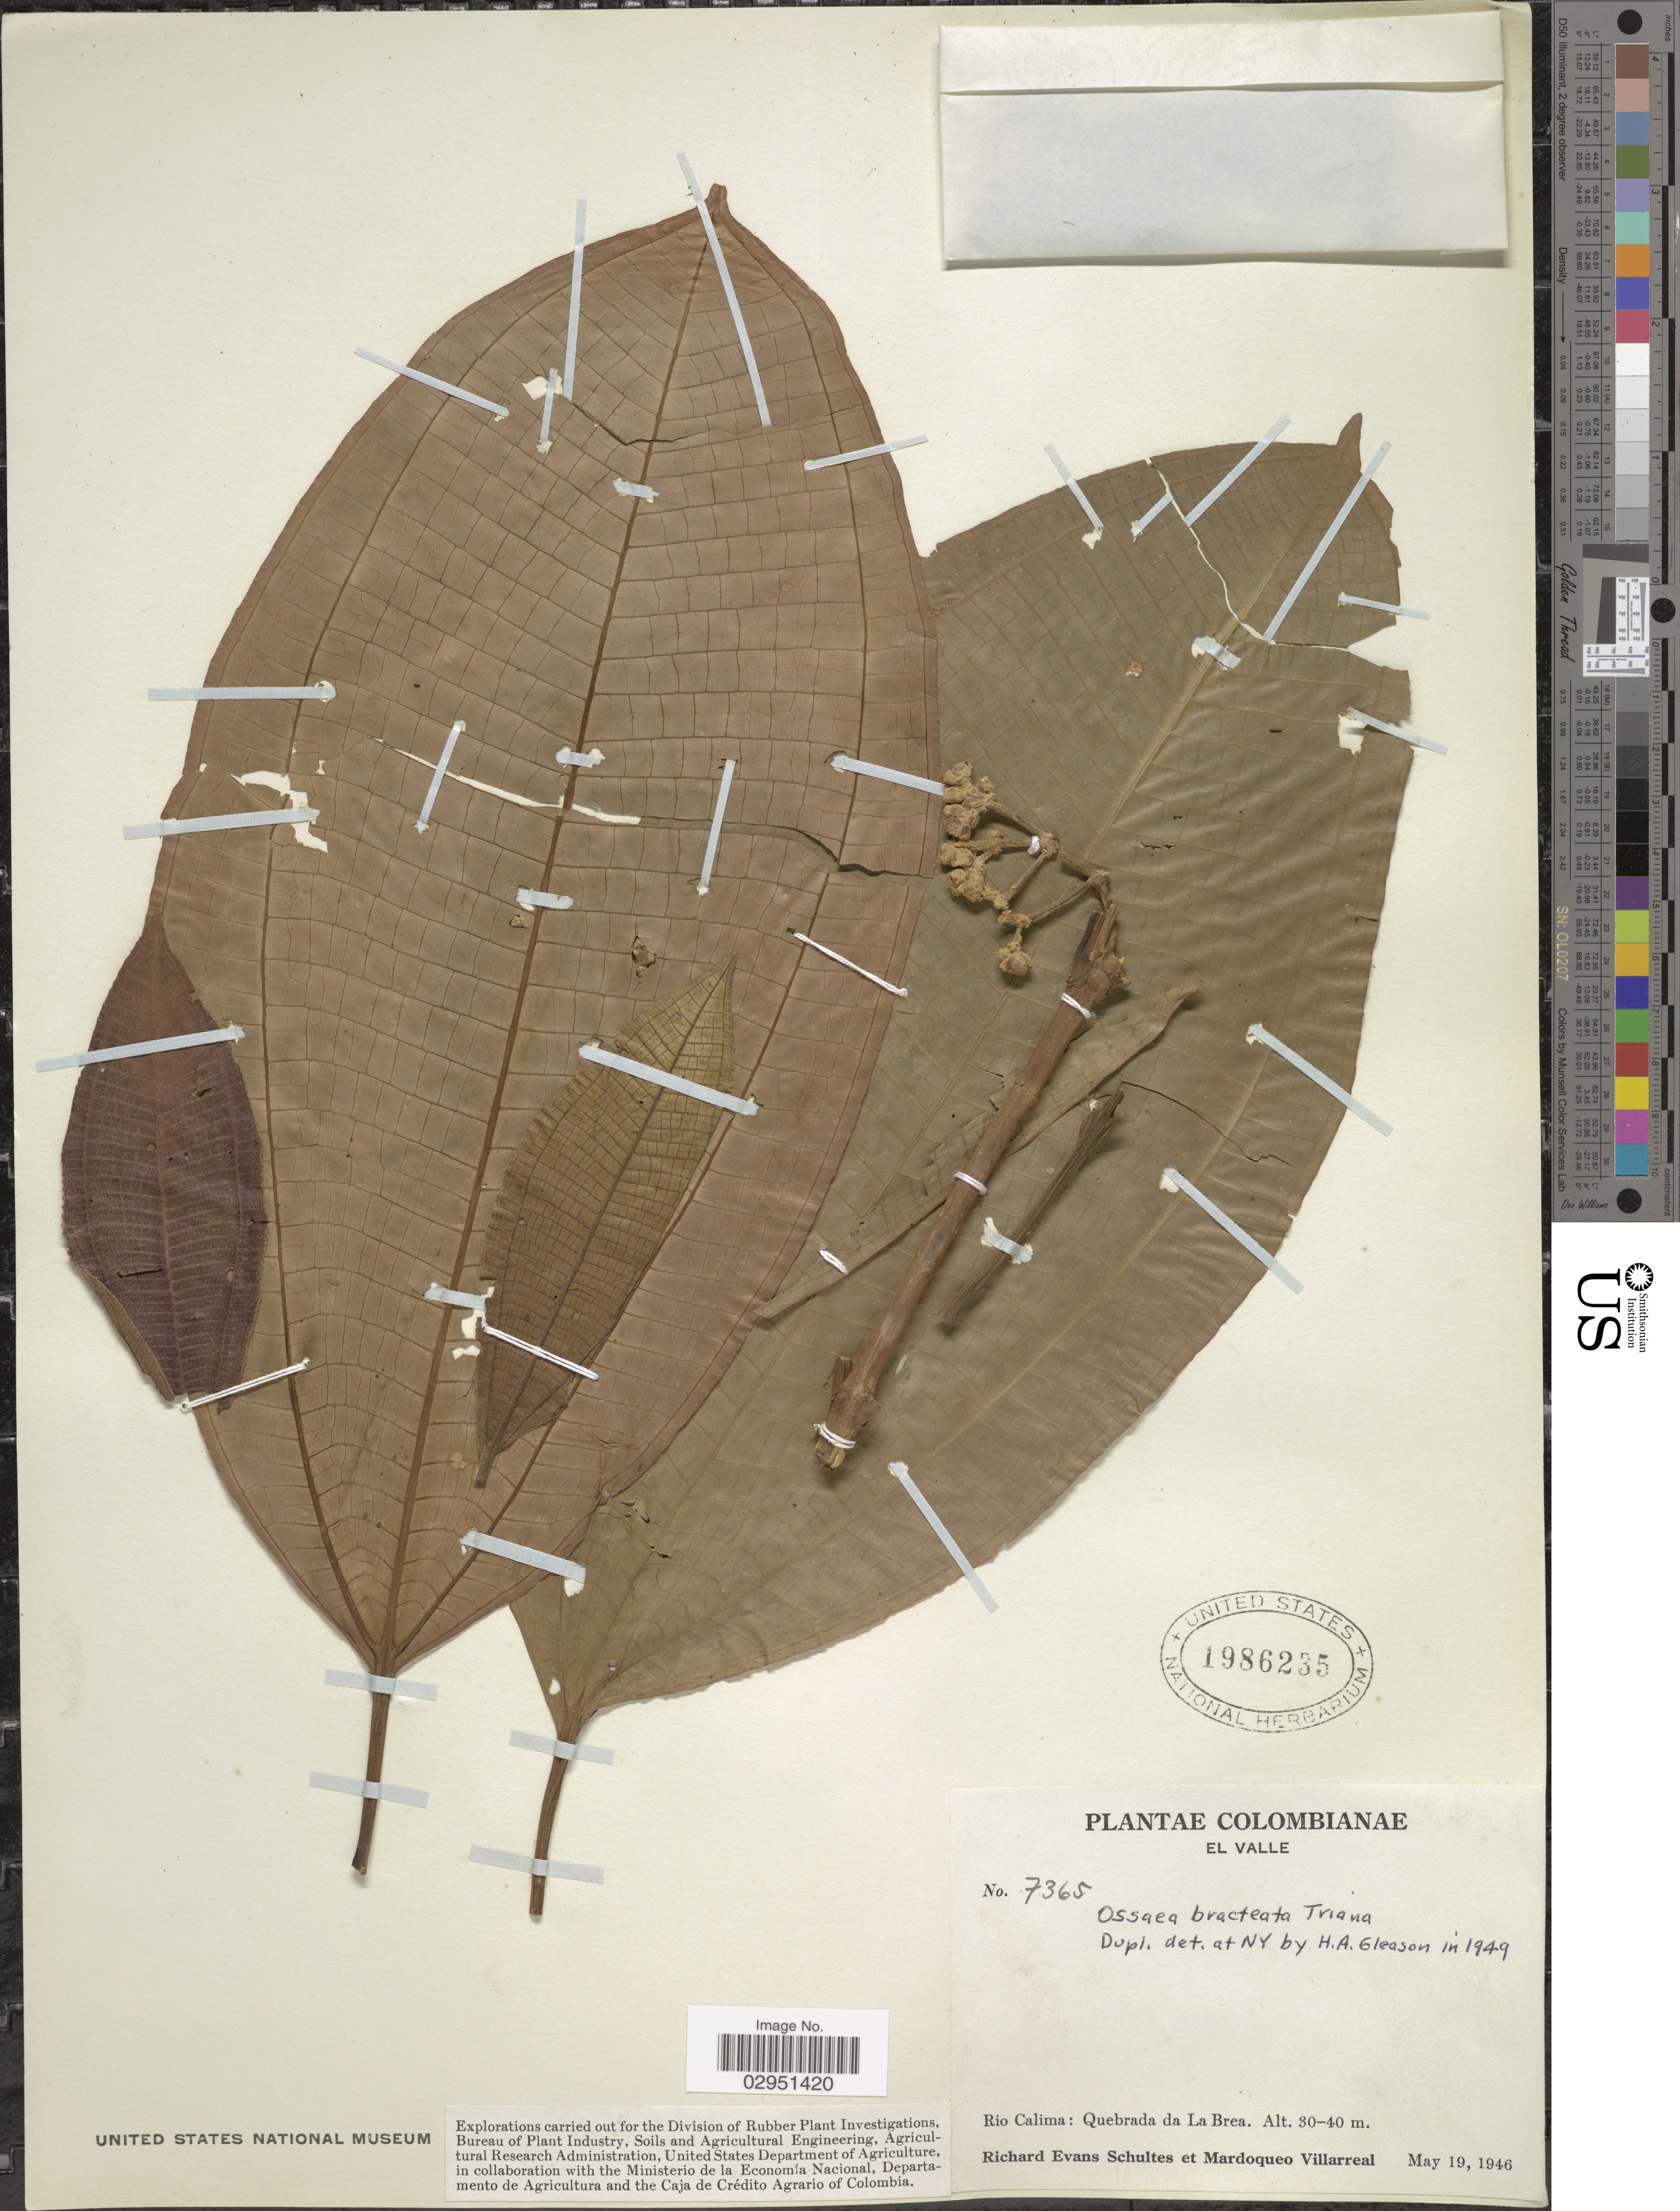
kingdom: Plantae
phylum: Tracheophyta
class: Magnoliopsida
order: Myrtales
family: Melastomataceae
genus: Ossaea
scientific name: Ossaea bracteata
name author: Triana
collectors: R. E. Schultes & M. Villarreal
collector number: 7365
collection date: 1946-05-19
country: Colombia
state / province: Valle del Cauca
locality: Rio Calima: Quebrada de La Brea.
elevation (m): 30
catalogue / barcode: US 1986235